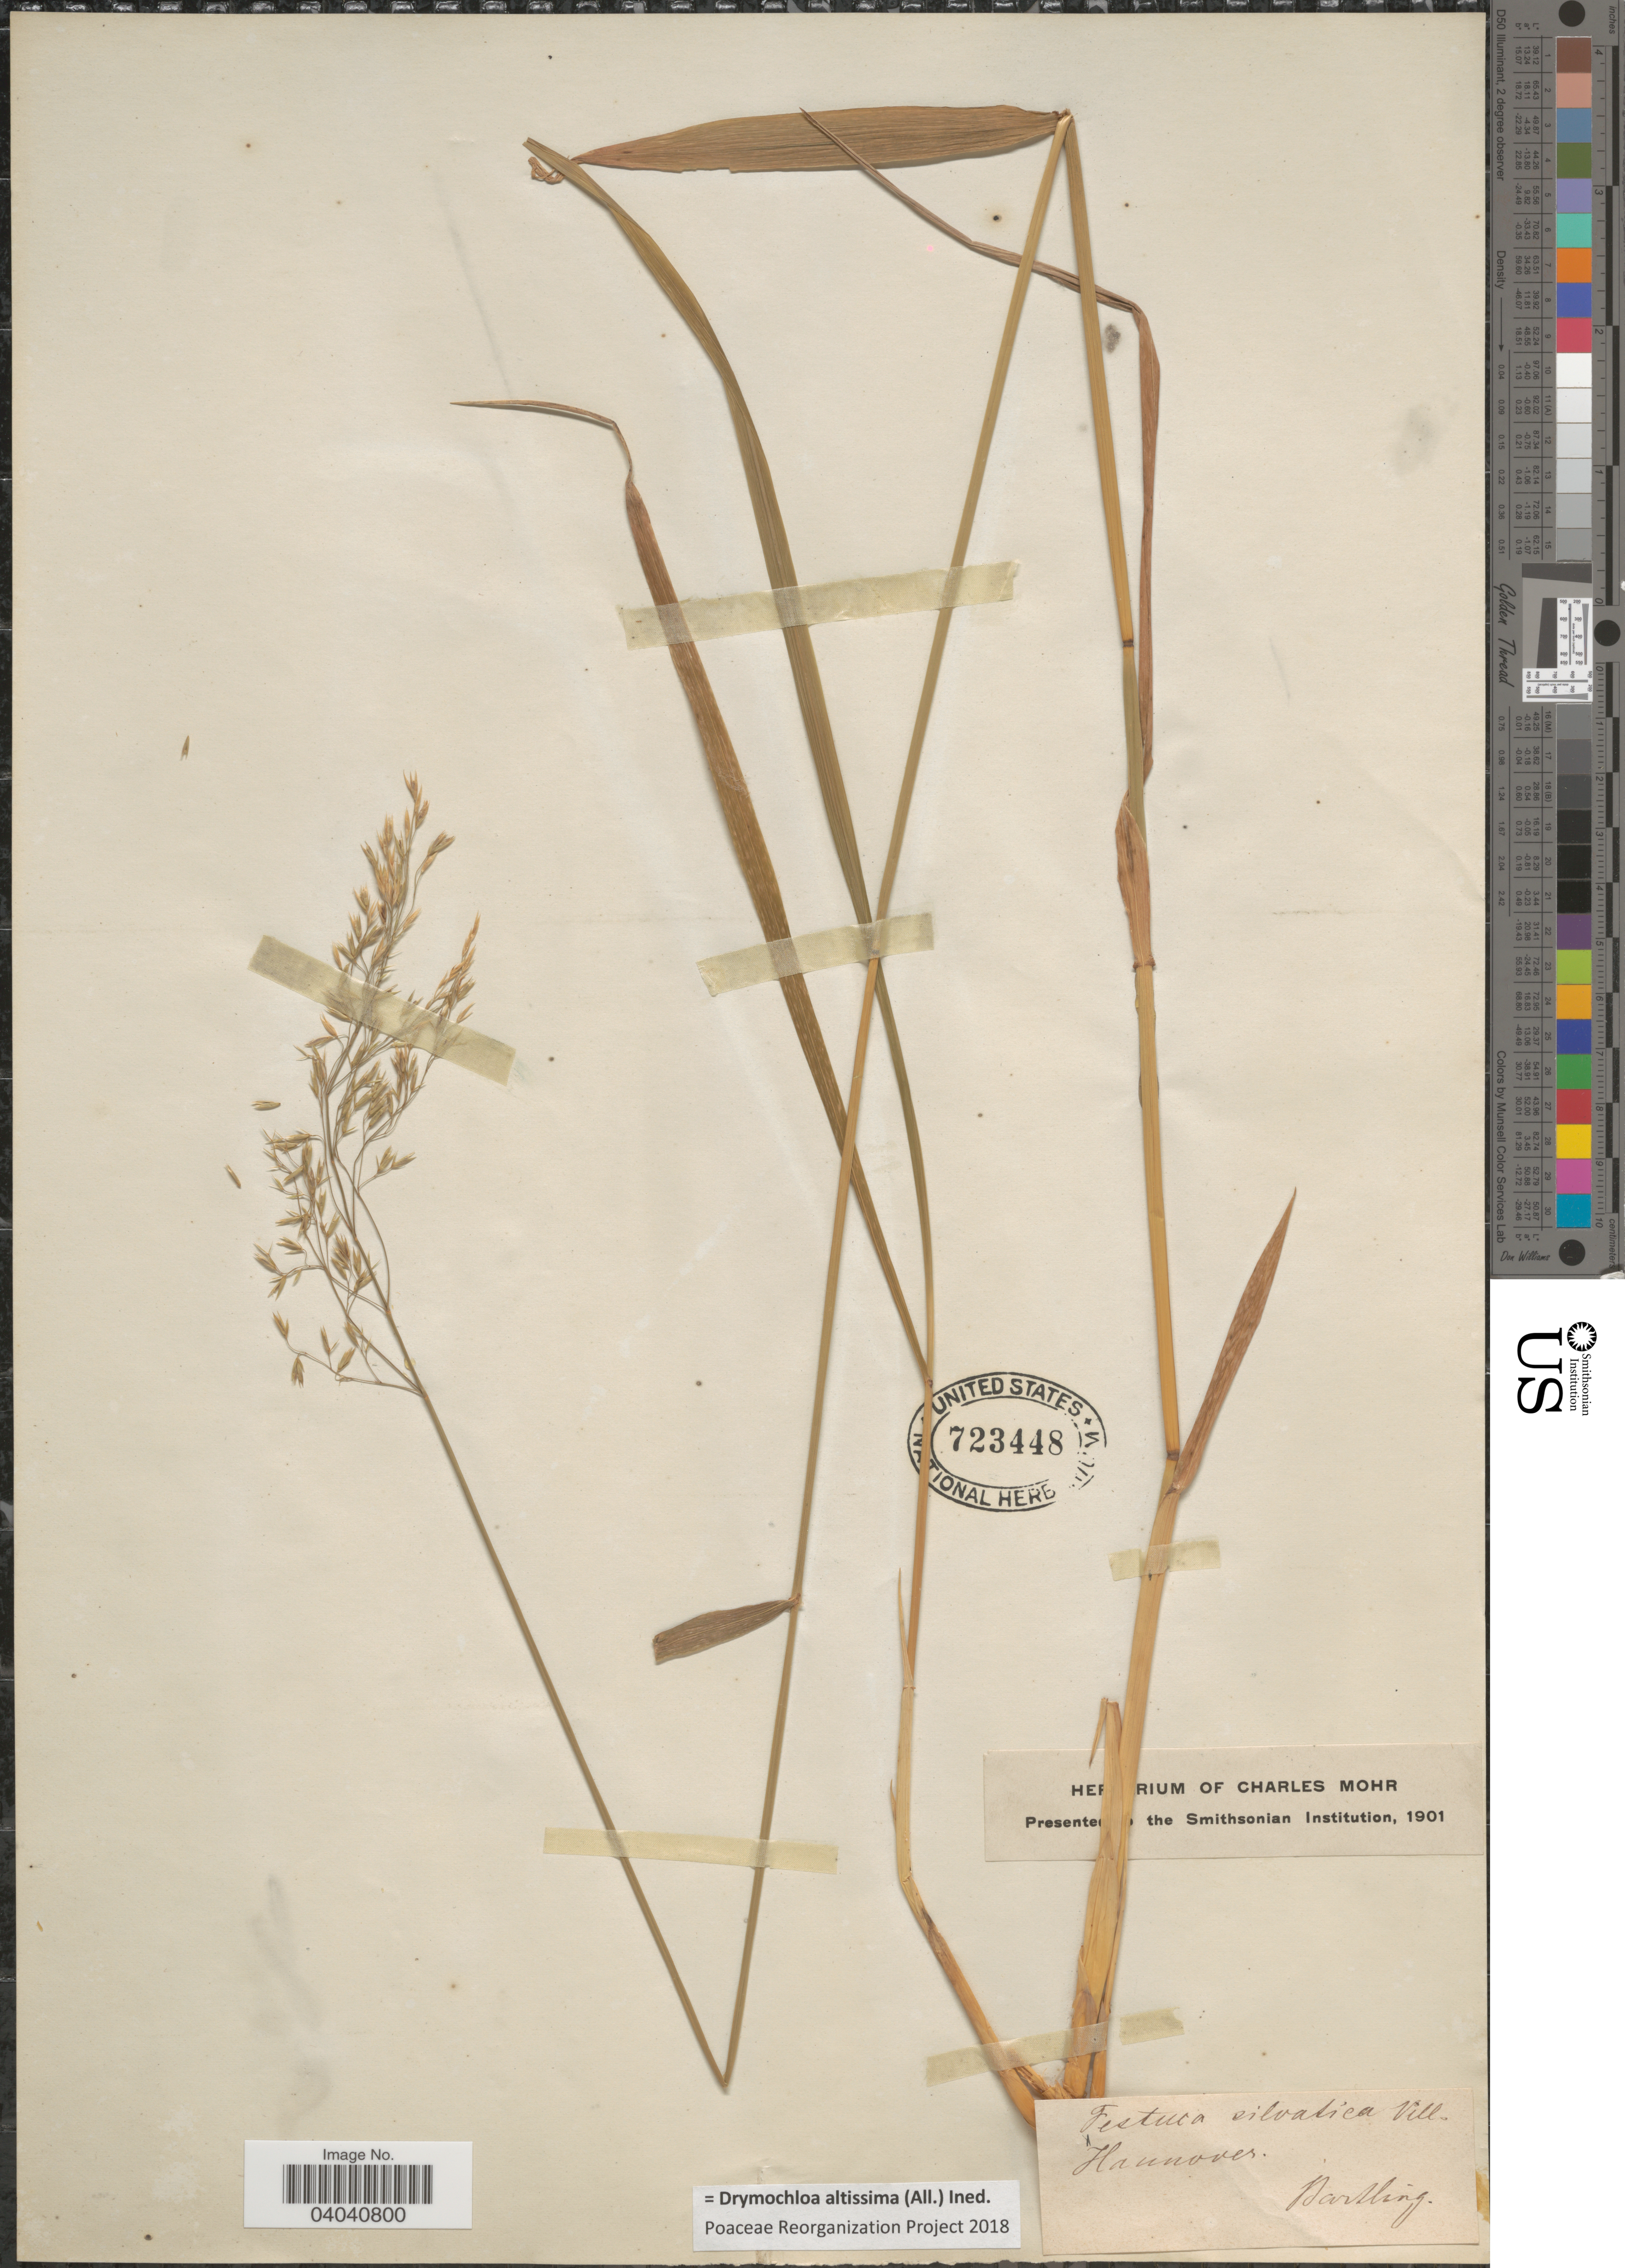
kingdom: Plantae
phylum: Tracheophyta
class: Liliopsida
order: Poales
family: Poaceae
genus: Drymochloa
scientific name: Drymochloa altissima (All.) ined.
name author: (All.)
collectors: Bartling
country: Germany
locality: Hannover.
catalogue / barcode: US 723448